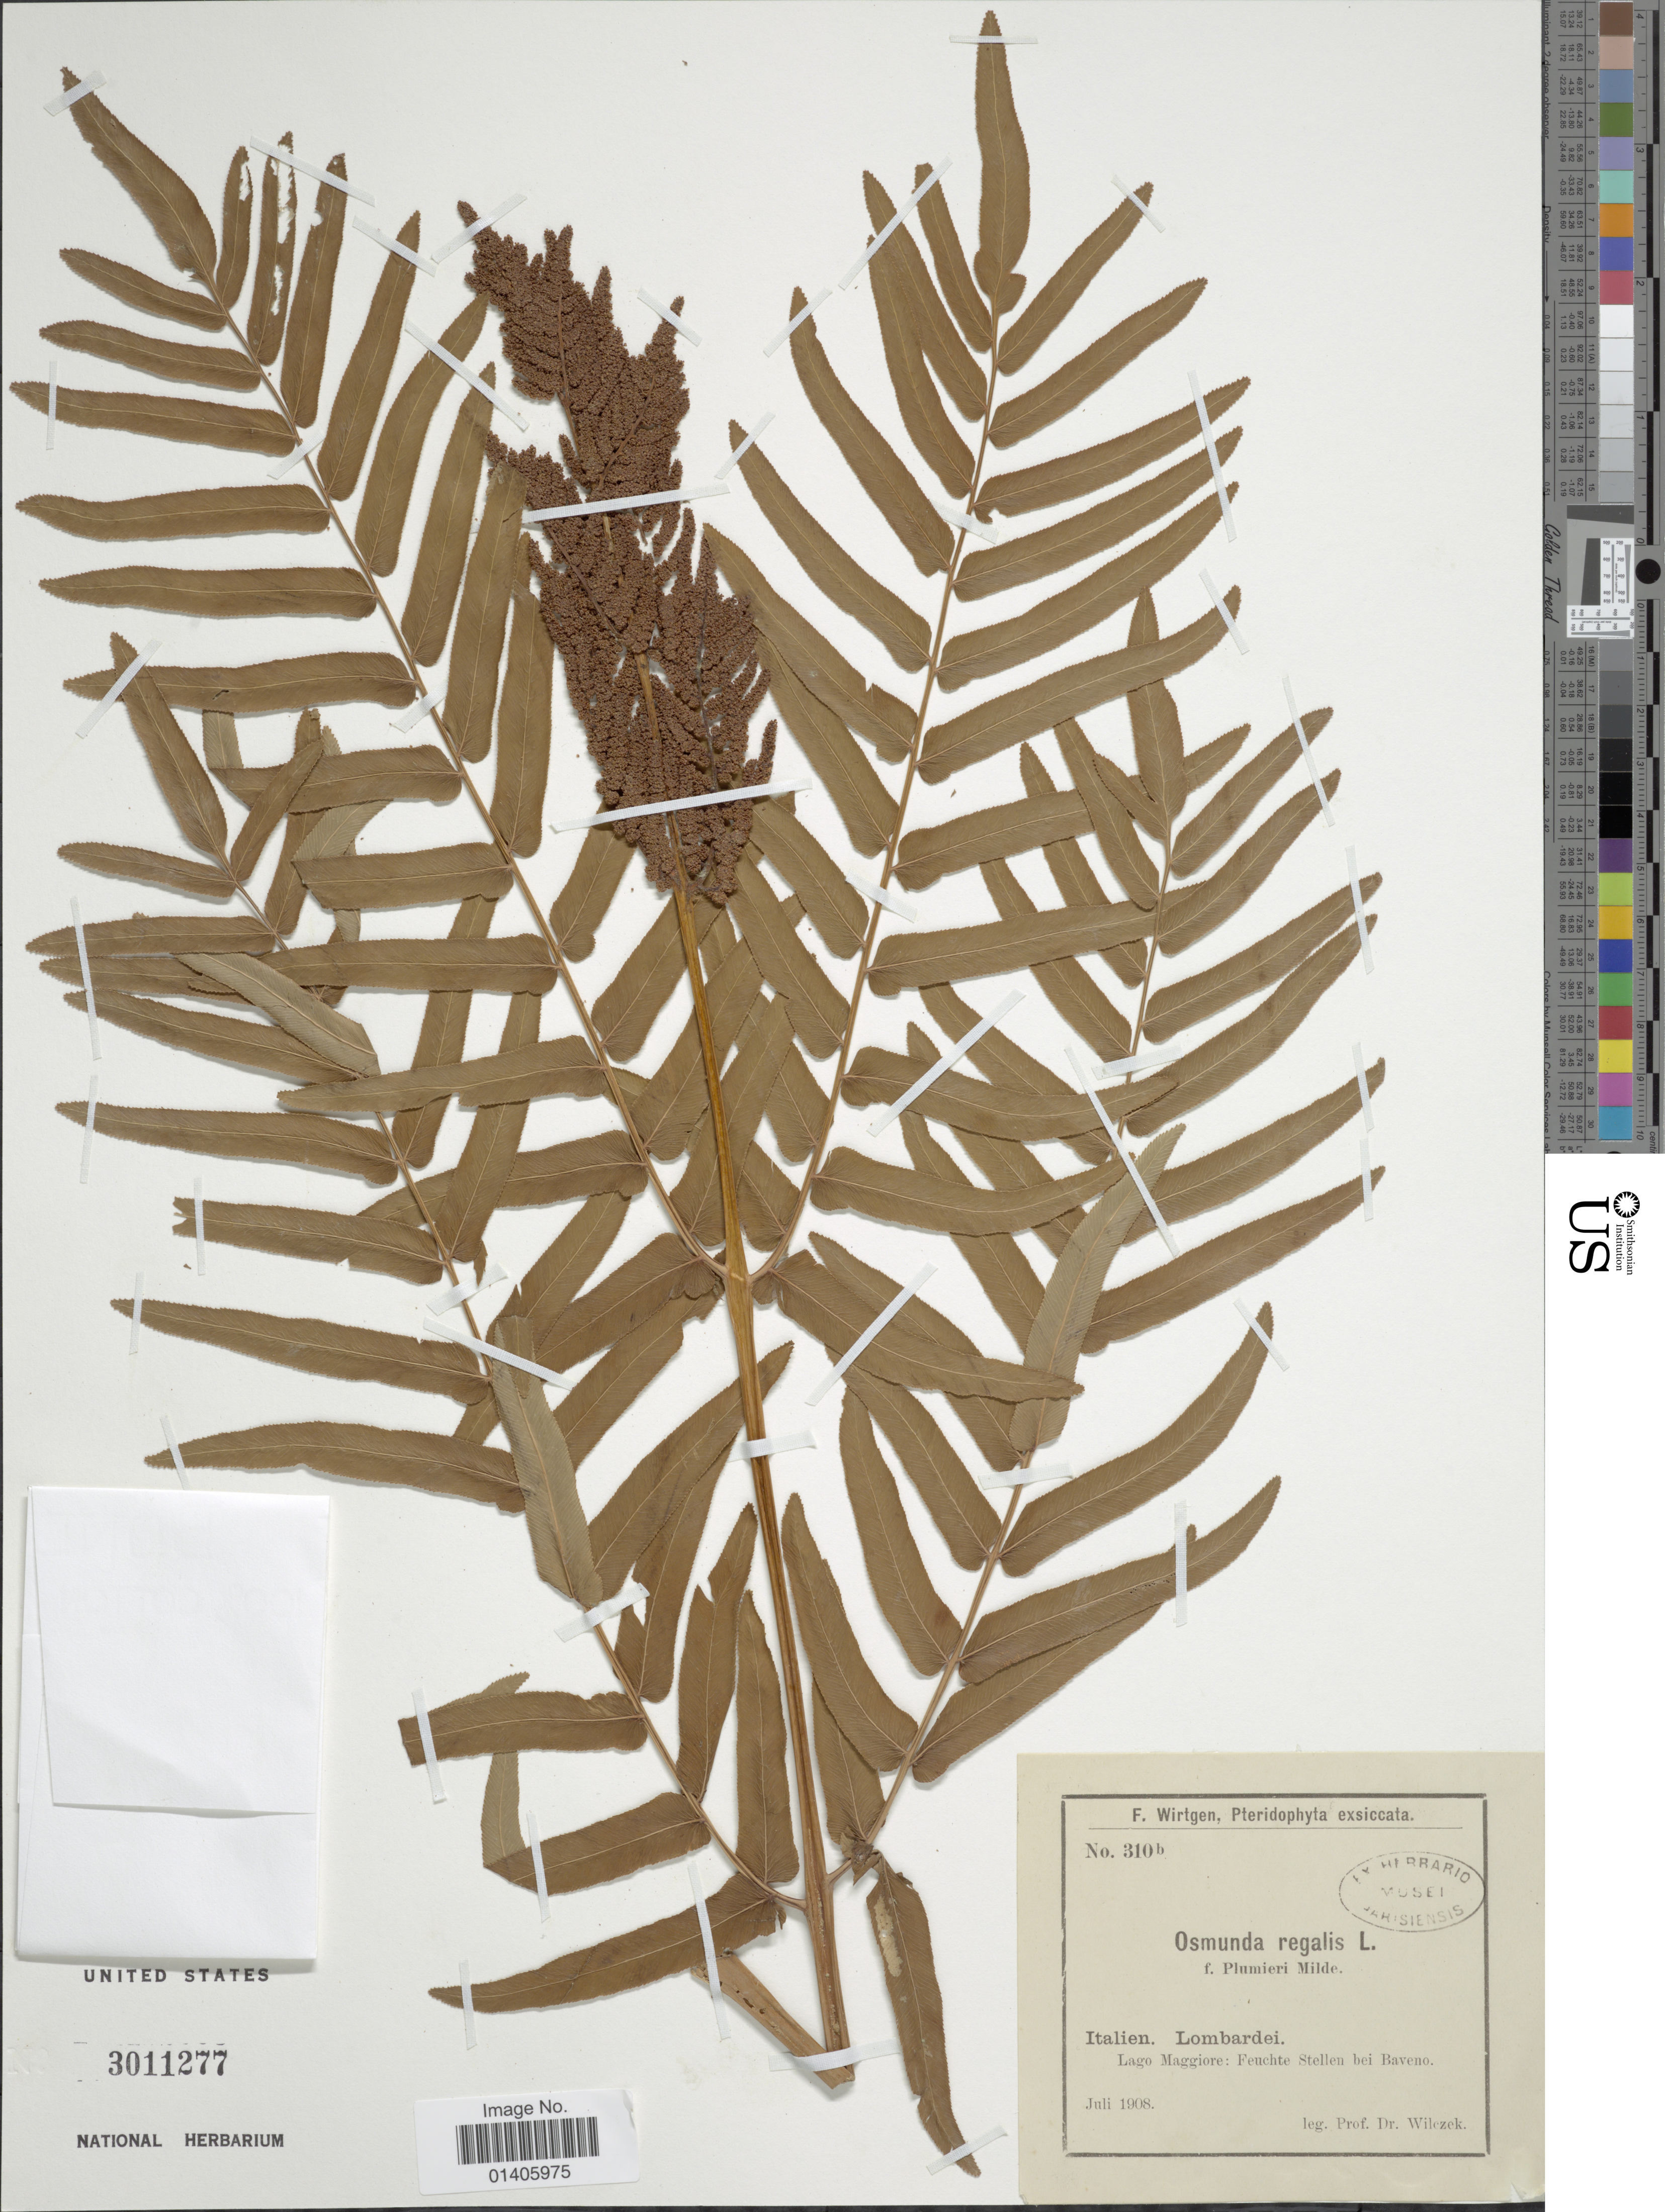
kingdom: Plantae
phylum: Tracheophyta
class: Polypodiopsida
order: Osmundales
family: Osmundaceae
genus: Osmunda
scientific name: Osmunda regalis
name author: L.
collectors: Wilczek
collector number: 310b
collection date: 1908-07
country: Italy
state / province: Lombardy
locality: Lago Maggiore: Fuechte Stellen bei Baveno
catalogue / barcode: US 3011277